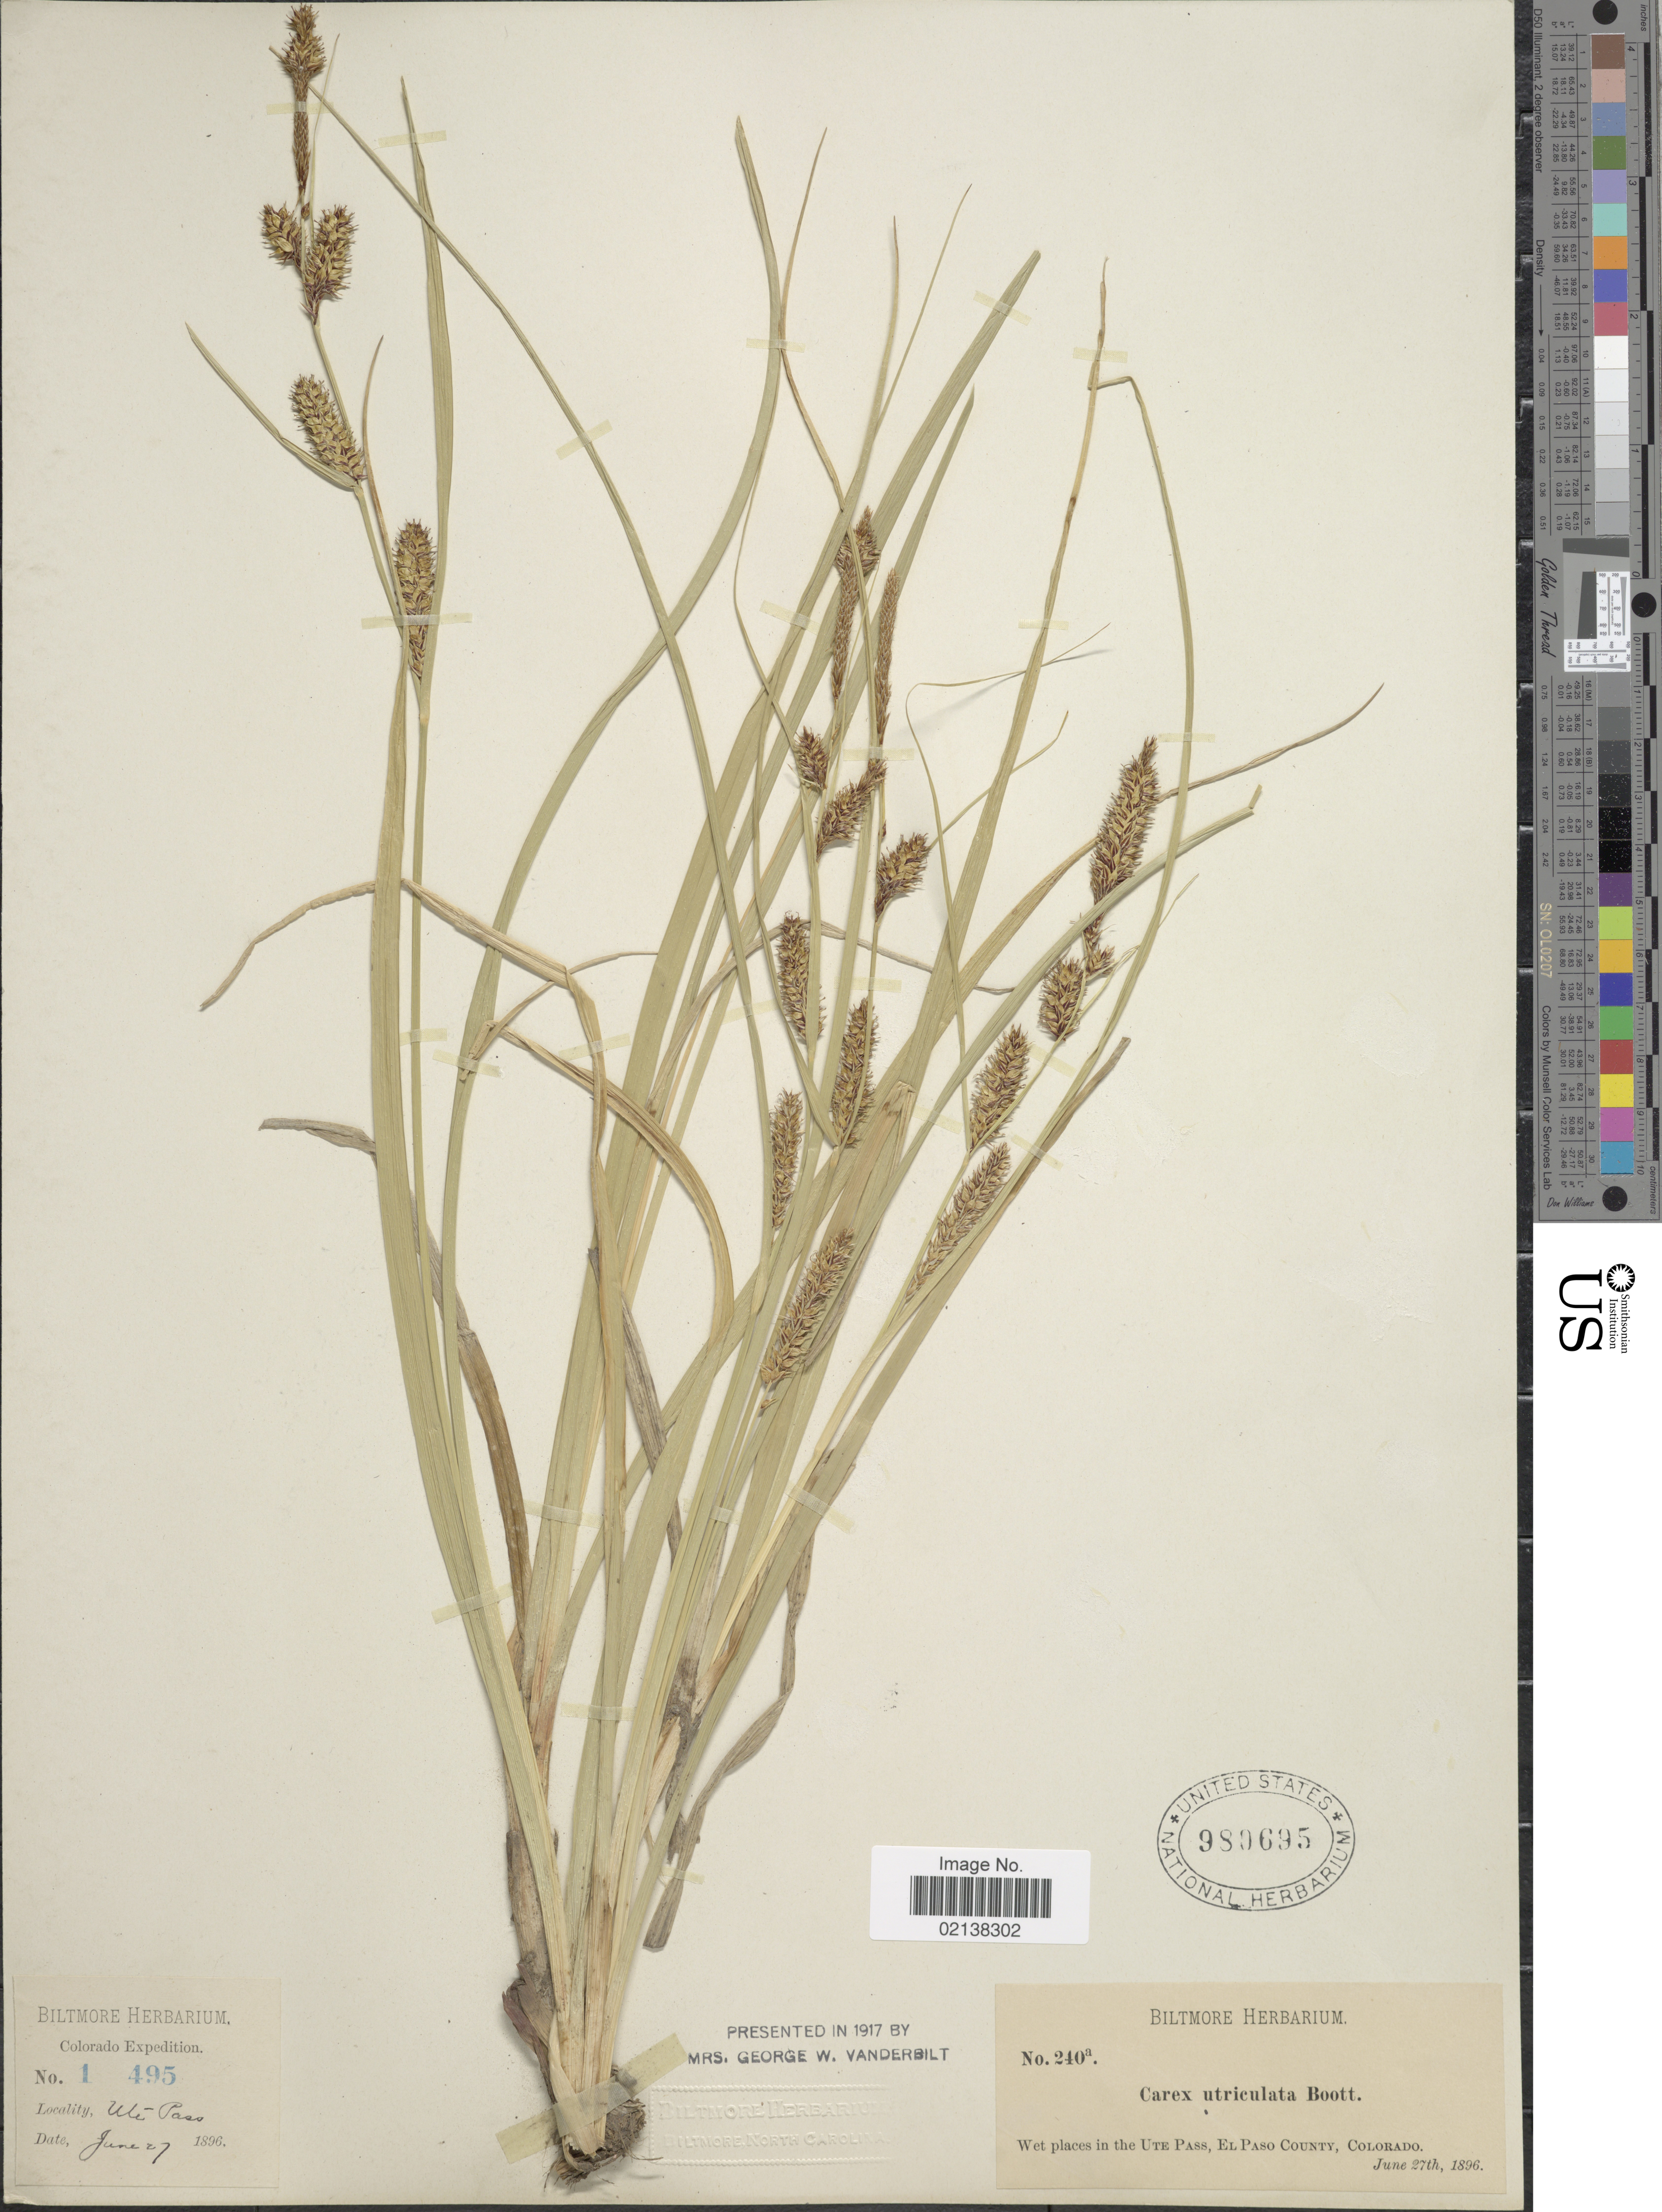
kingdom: Plantae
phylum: Tracheophyta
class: Liliopsida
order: Poales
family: Cyperaceae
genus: Carex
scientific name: Carex utriculata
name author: Boott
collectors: ex herb. Biltmore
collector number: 1495/240a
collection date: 1896-06-27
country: United States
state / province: Colorado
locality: Wet places in the Ute Pass, El Paso County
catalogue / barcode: US 980695